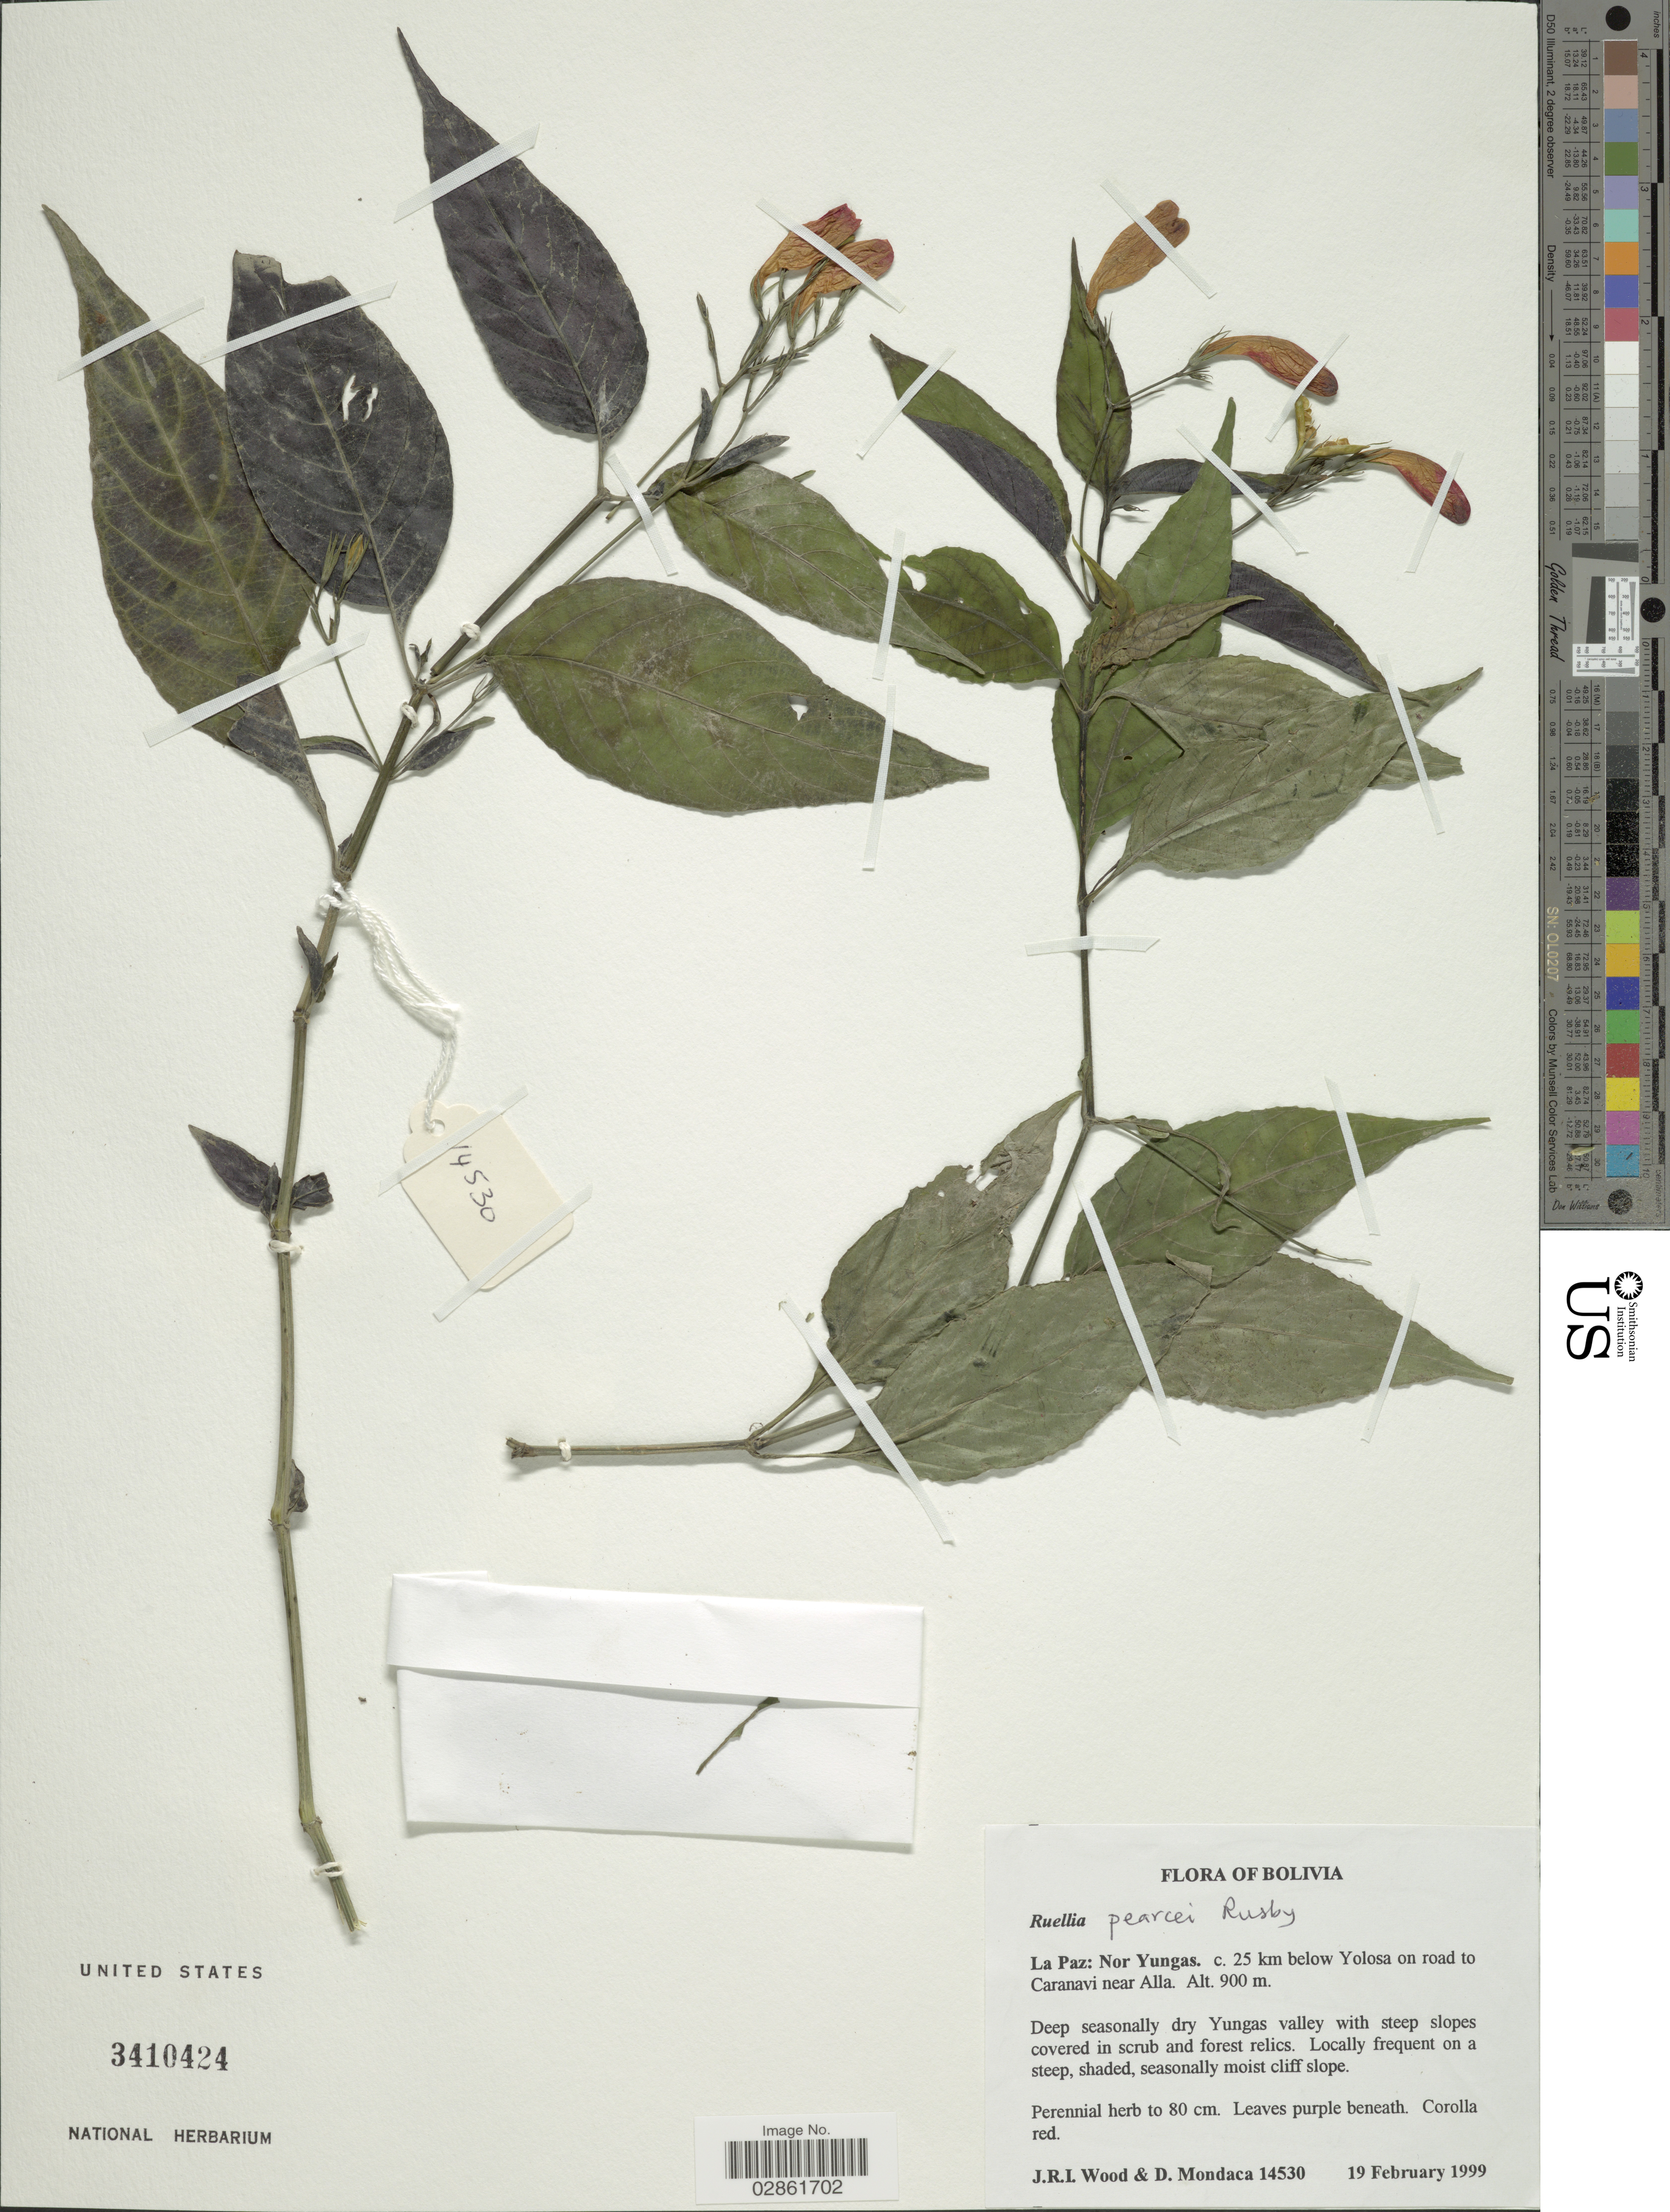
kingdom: Plantae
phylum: Tracheophyta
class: Magnoliopsida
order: Lamiales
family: Acanthaceae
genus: Ruellia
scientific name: Ruellia pearcei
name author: Rusby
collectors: J. R. I. Wood & D. Mondaca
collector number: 14530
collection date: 1999-02-19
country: Bolivia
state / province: La Paz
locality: Nor Yungas. c. 25 km below Yolosa on road to Caranavi near Alla. Deep seasonally dry Yungas valley.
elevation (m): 900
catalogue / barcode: US 3410424